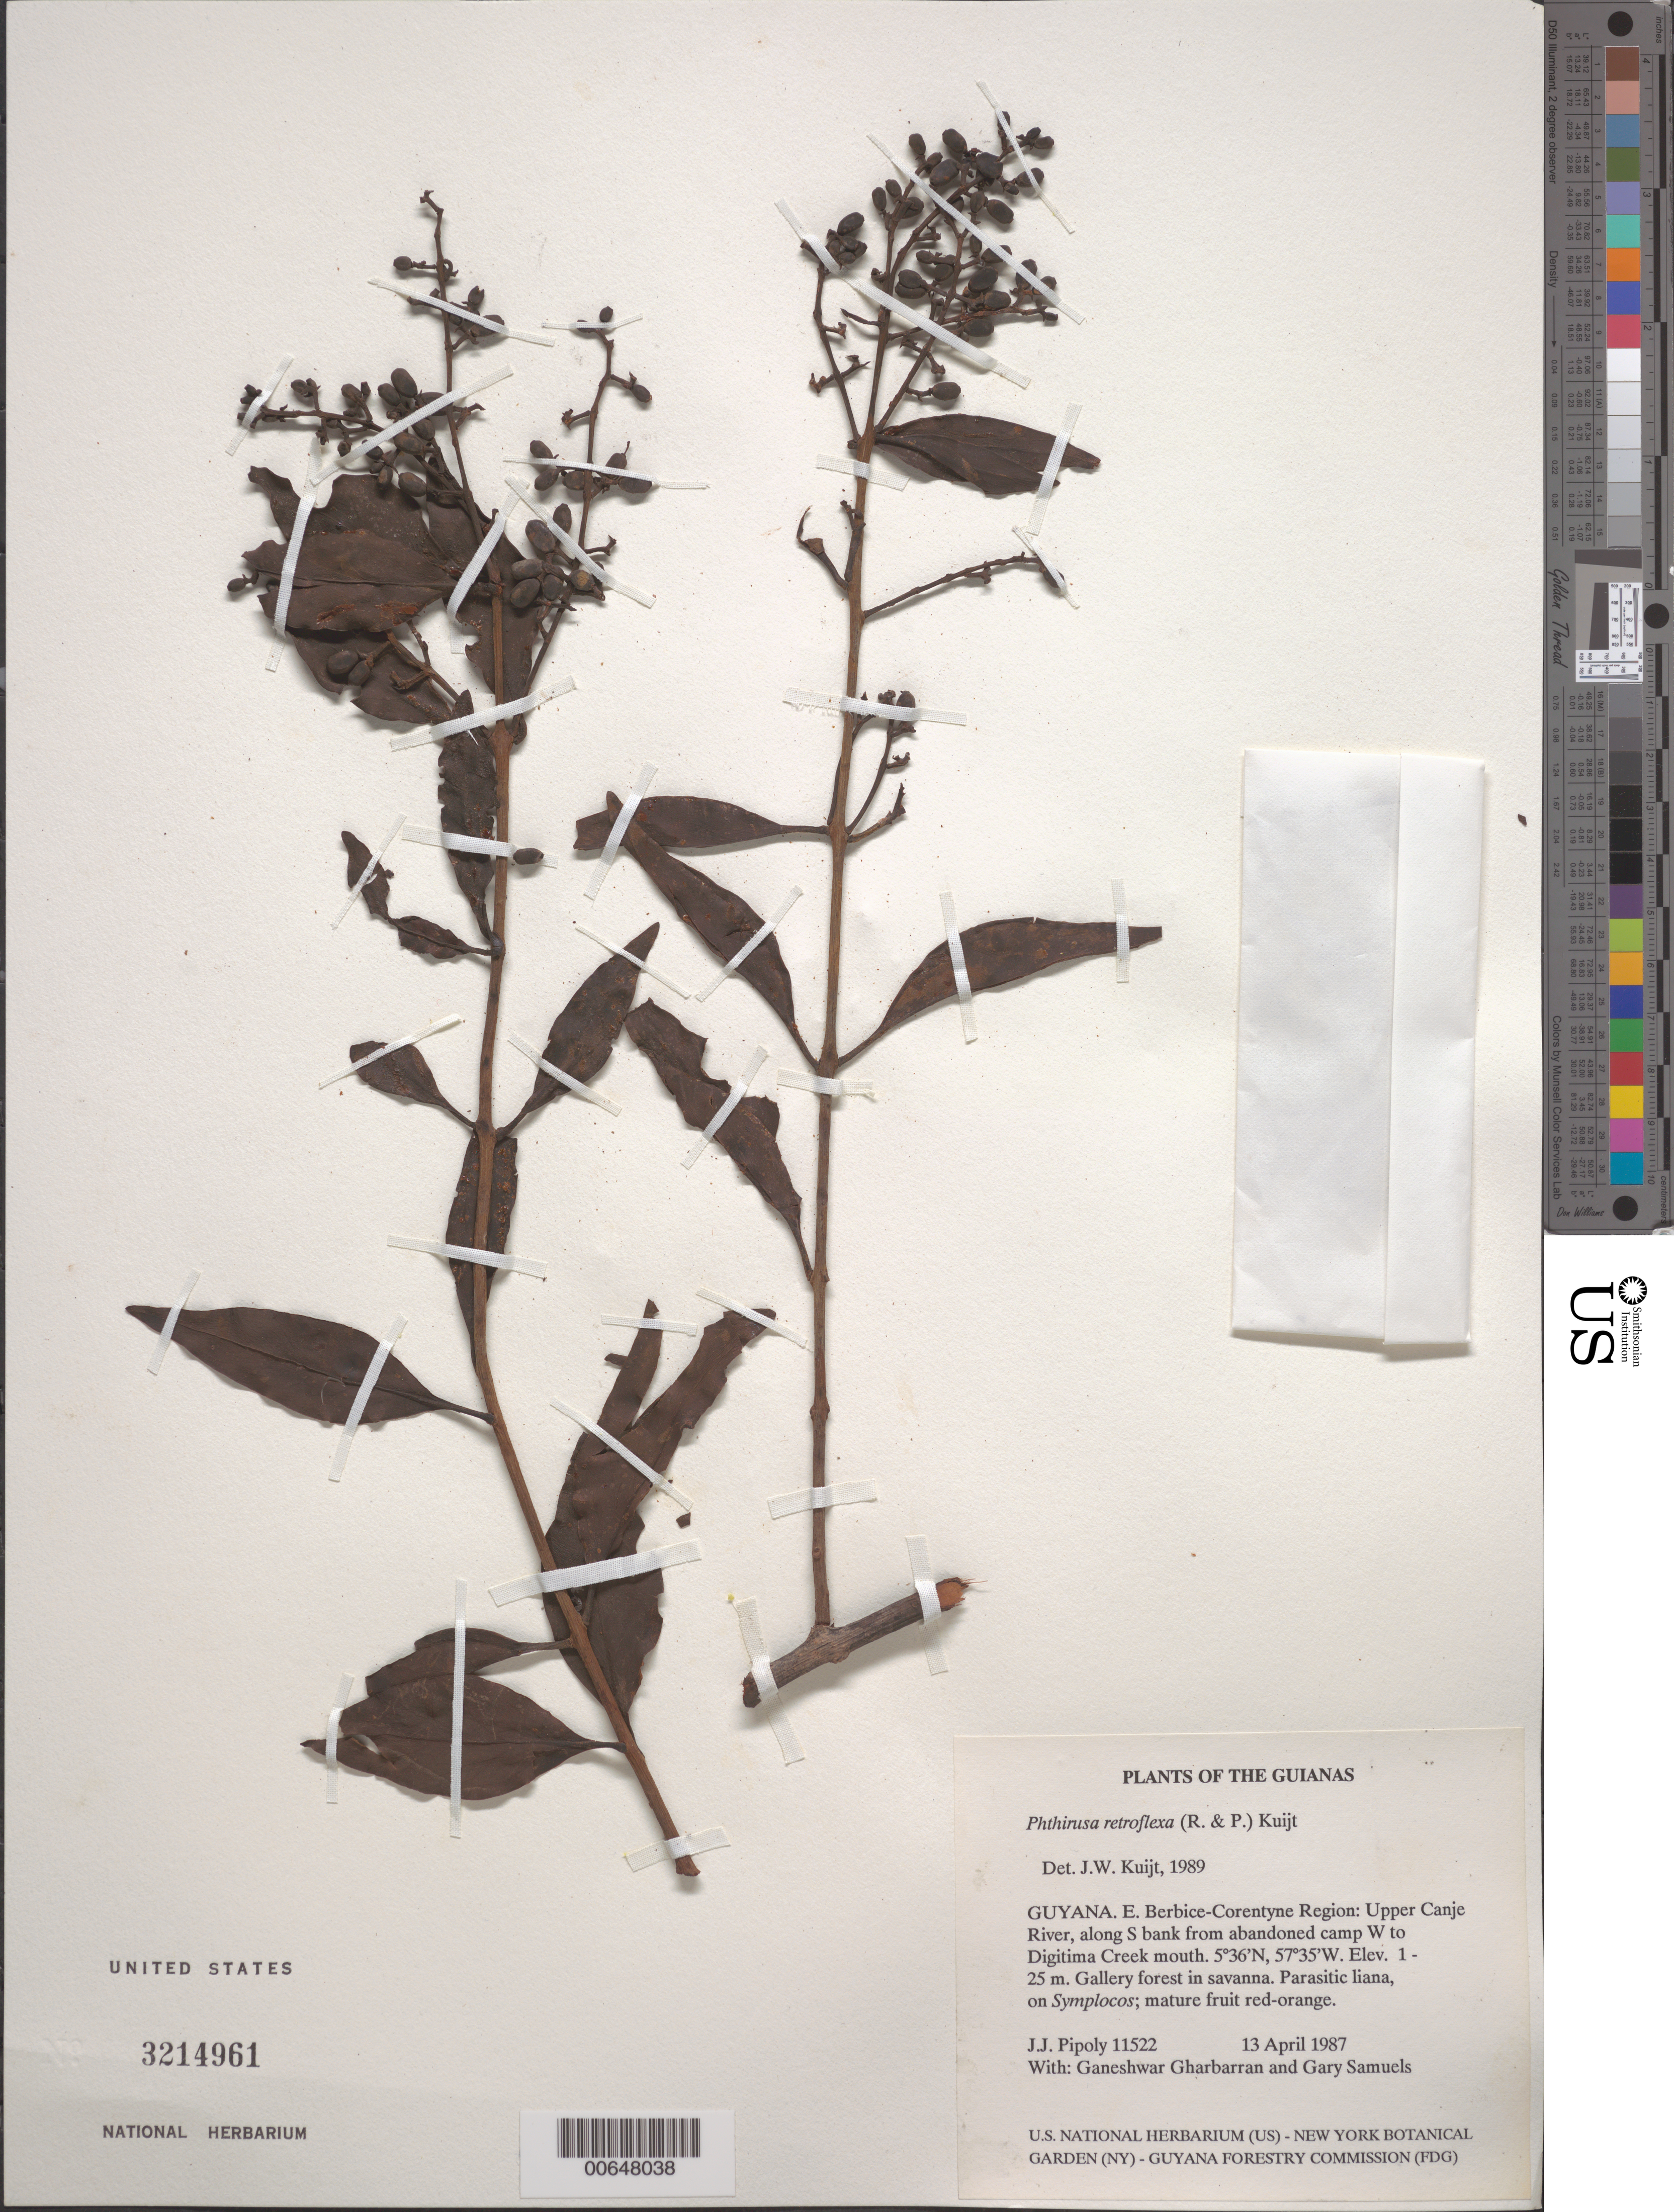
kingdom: Plantae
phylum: Tracheophyta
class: Magnoliopsida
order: Santalales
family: Loranthaceae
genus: Phthirusa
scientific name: Phthirusa retroflexa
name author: (Ruiz & Pav.) Kuijt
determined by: Kuijt, Job, (CANADA)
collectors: J. J. Pipoly, G. Gharbarran & G. Samuels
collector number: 11522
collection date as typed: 13 April 1987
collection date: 1987-04-13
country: Guyana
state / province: E. Berbice-Corentyne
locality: Upper Canje River, S bank from abandoned Amerindian logging camp W to Digitima Cr. mouth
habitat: Gallery forest in savanna; Eperua and Parinari dominants, most plants covered with small, black, stinging ants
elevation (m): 1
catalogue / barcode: US 3214961